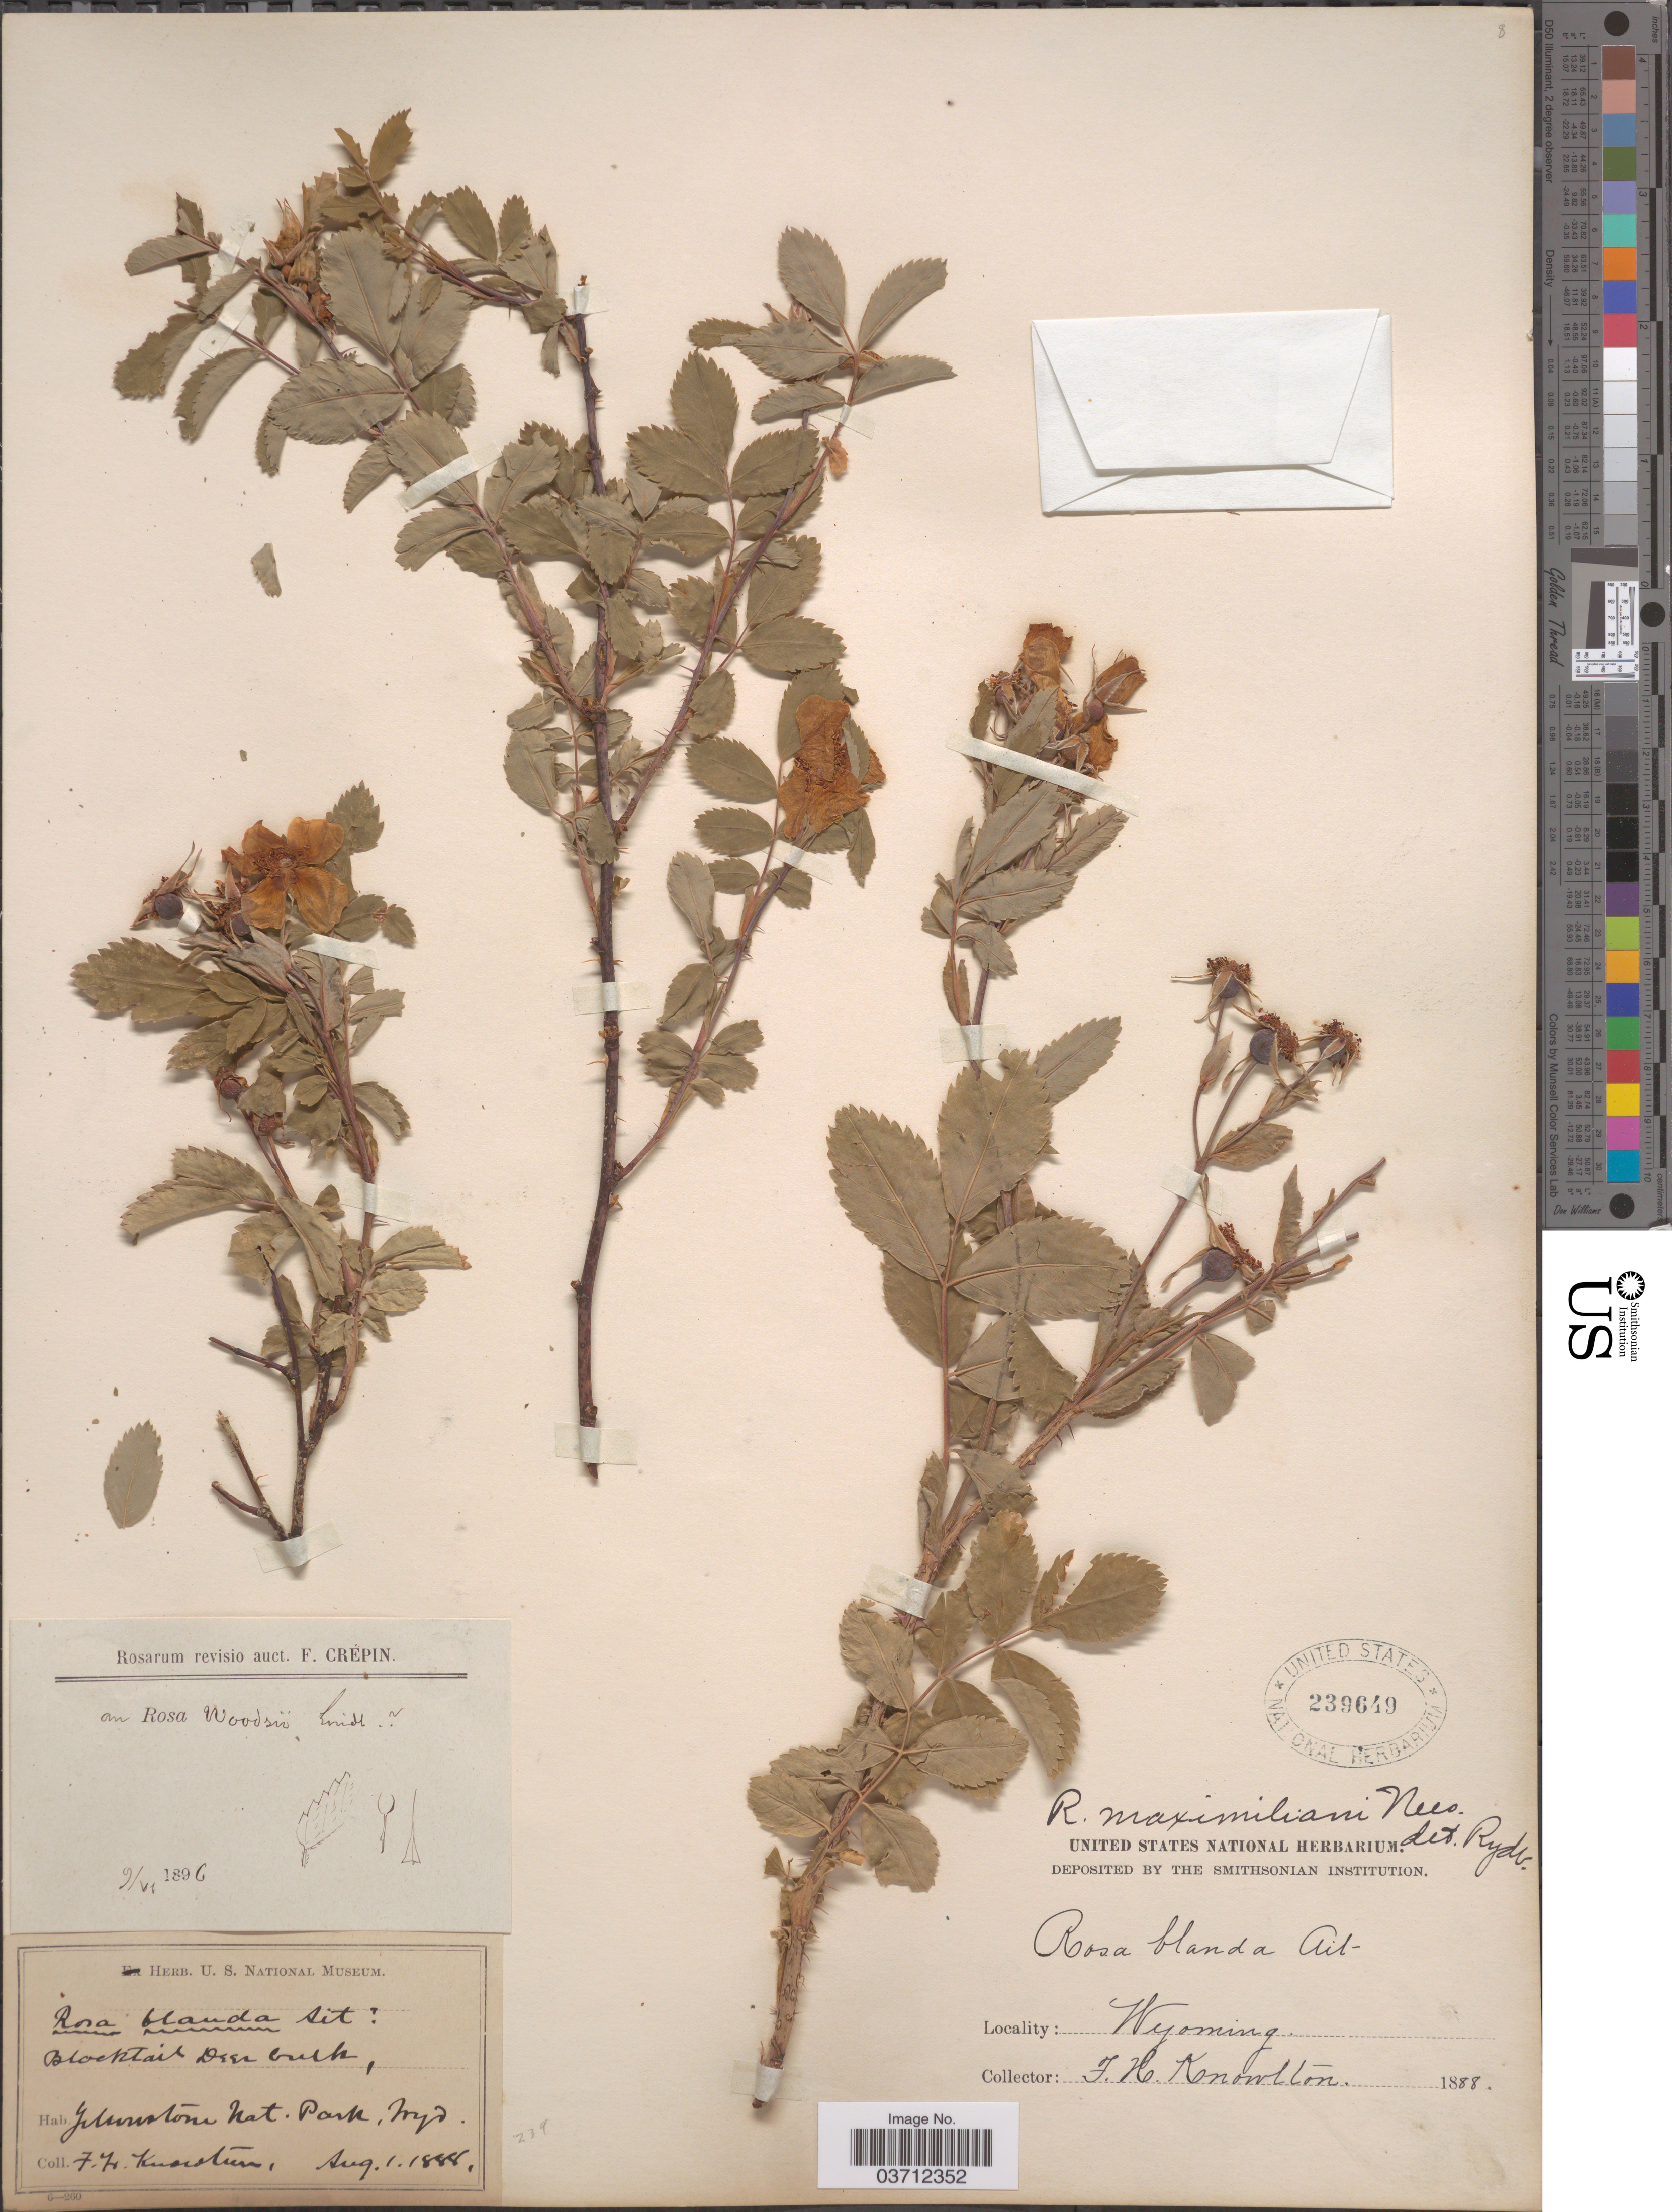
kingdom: Plantae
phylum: Tracheophyta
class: Magnoliopsida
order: Rosales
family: Rosaceae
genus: Rosa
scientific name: Rosa woodsii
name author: Lindl.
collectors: F. H. Knowlton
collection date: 1888-08-01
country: United States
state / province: Wyoming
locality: Blocktail Deer Creek. Yellowstone Nat. Park.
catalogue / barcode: US 239649